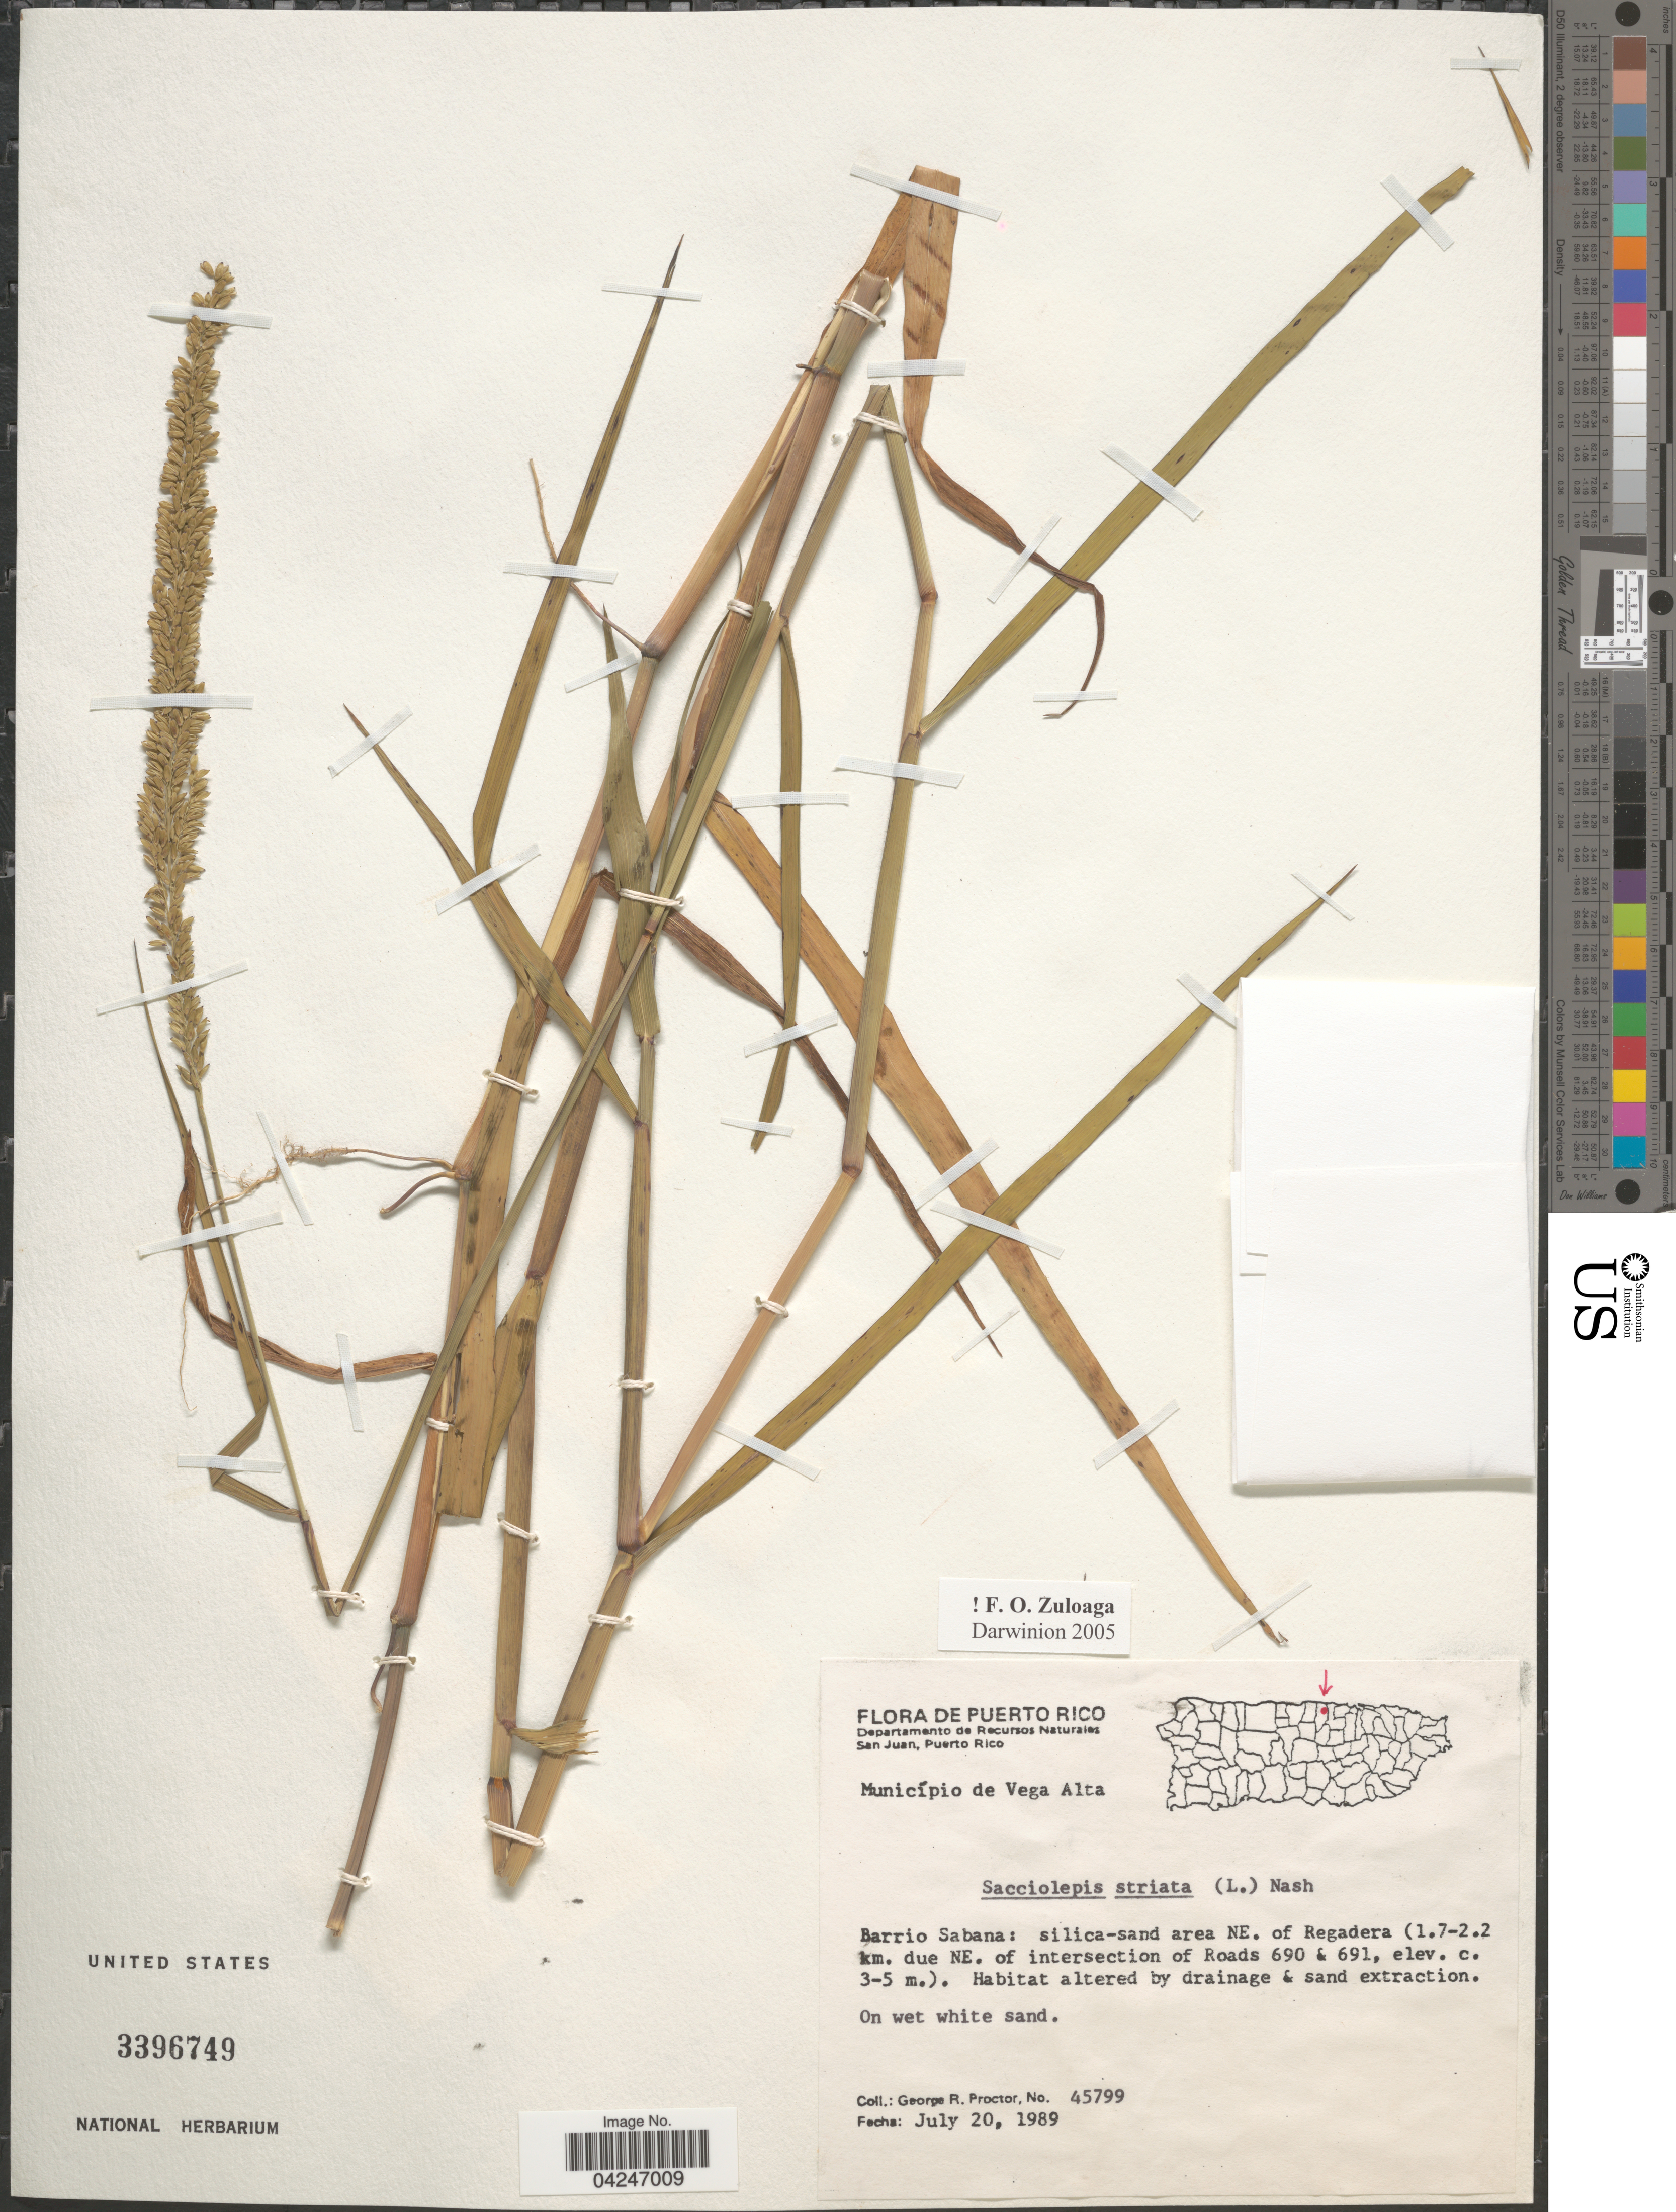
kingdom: Plantae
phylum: Tracheophyta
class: Liliopsida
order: Poales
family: Poaceae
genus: Sacciolepis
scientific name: Sacciolepis striata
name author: (L.) Nash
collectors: G. R. Proctor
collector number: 45799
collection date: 1989-07-20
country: Puerto Rico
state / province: Vega Alta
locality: Departamento de Recursos Naturales San Juan. Município de Vega Alta. Barrio Sabana: silica-sand area NE. of Regadera (1.7-2.2 km. due NE. of intersection of Roads 690 & 691). On wet white sand.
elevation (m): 3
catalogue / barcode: US 3396749